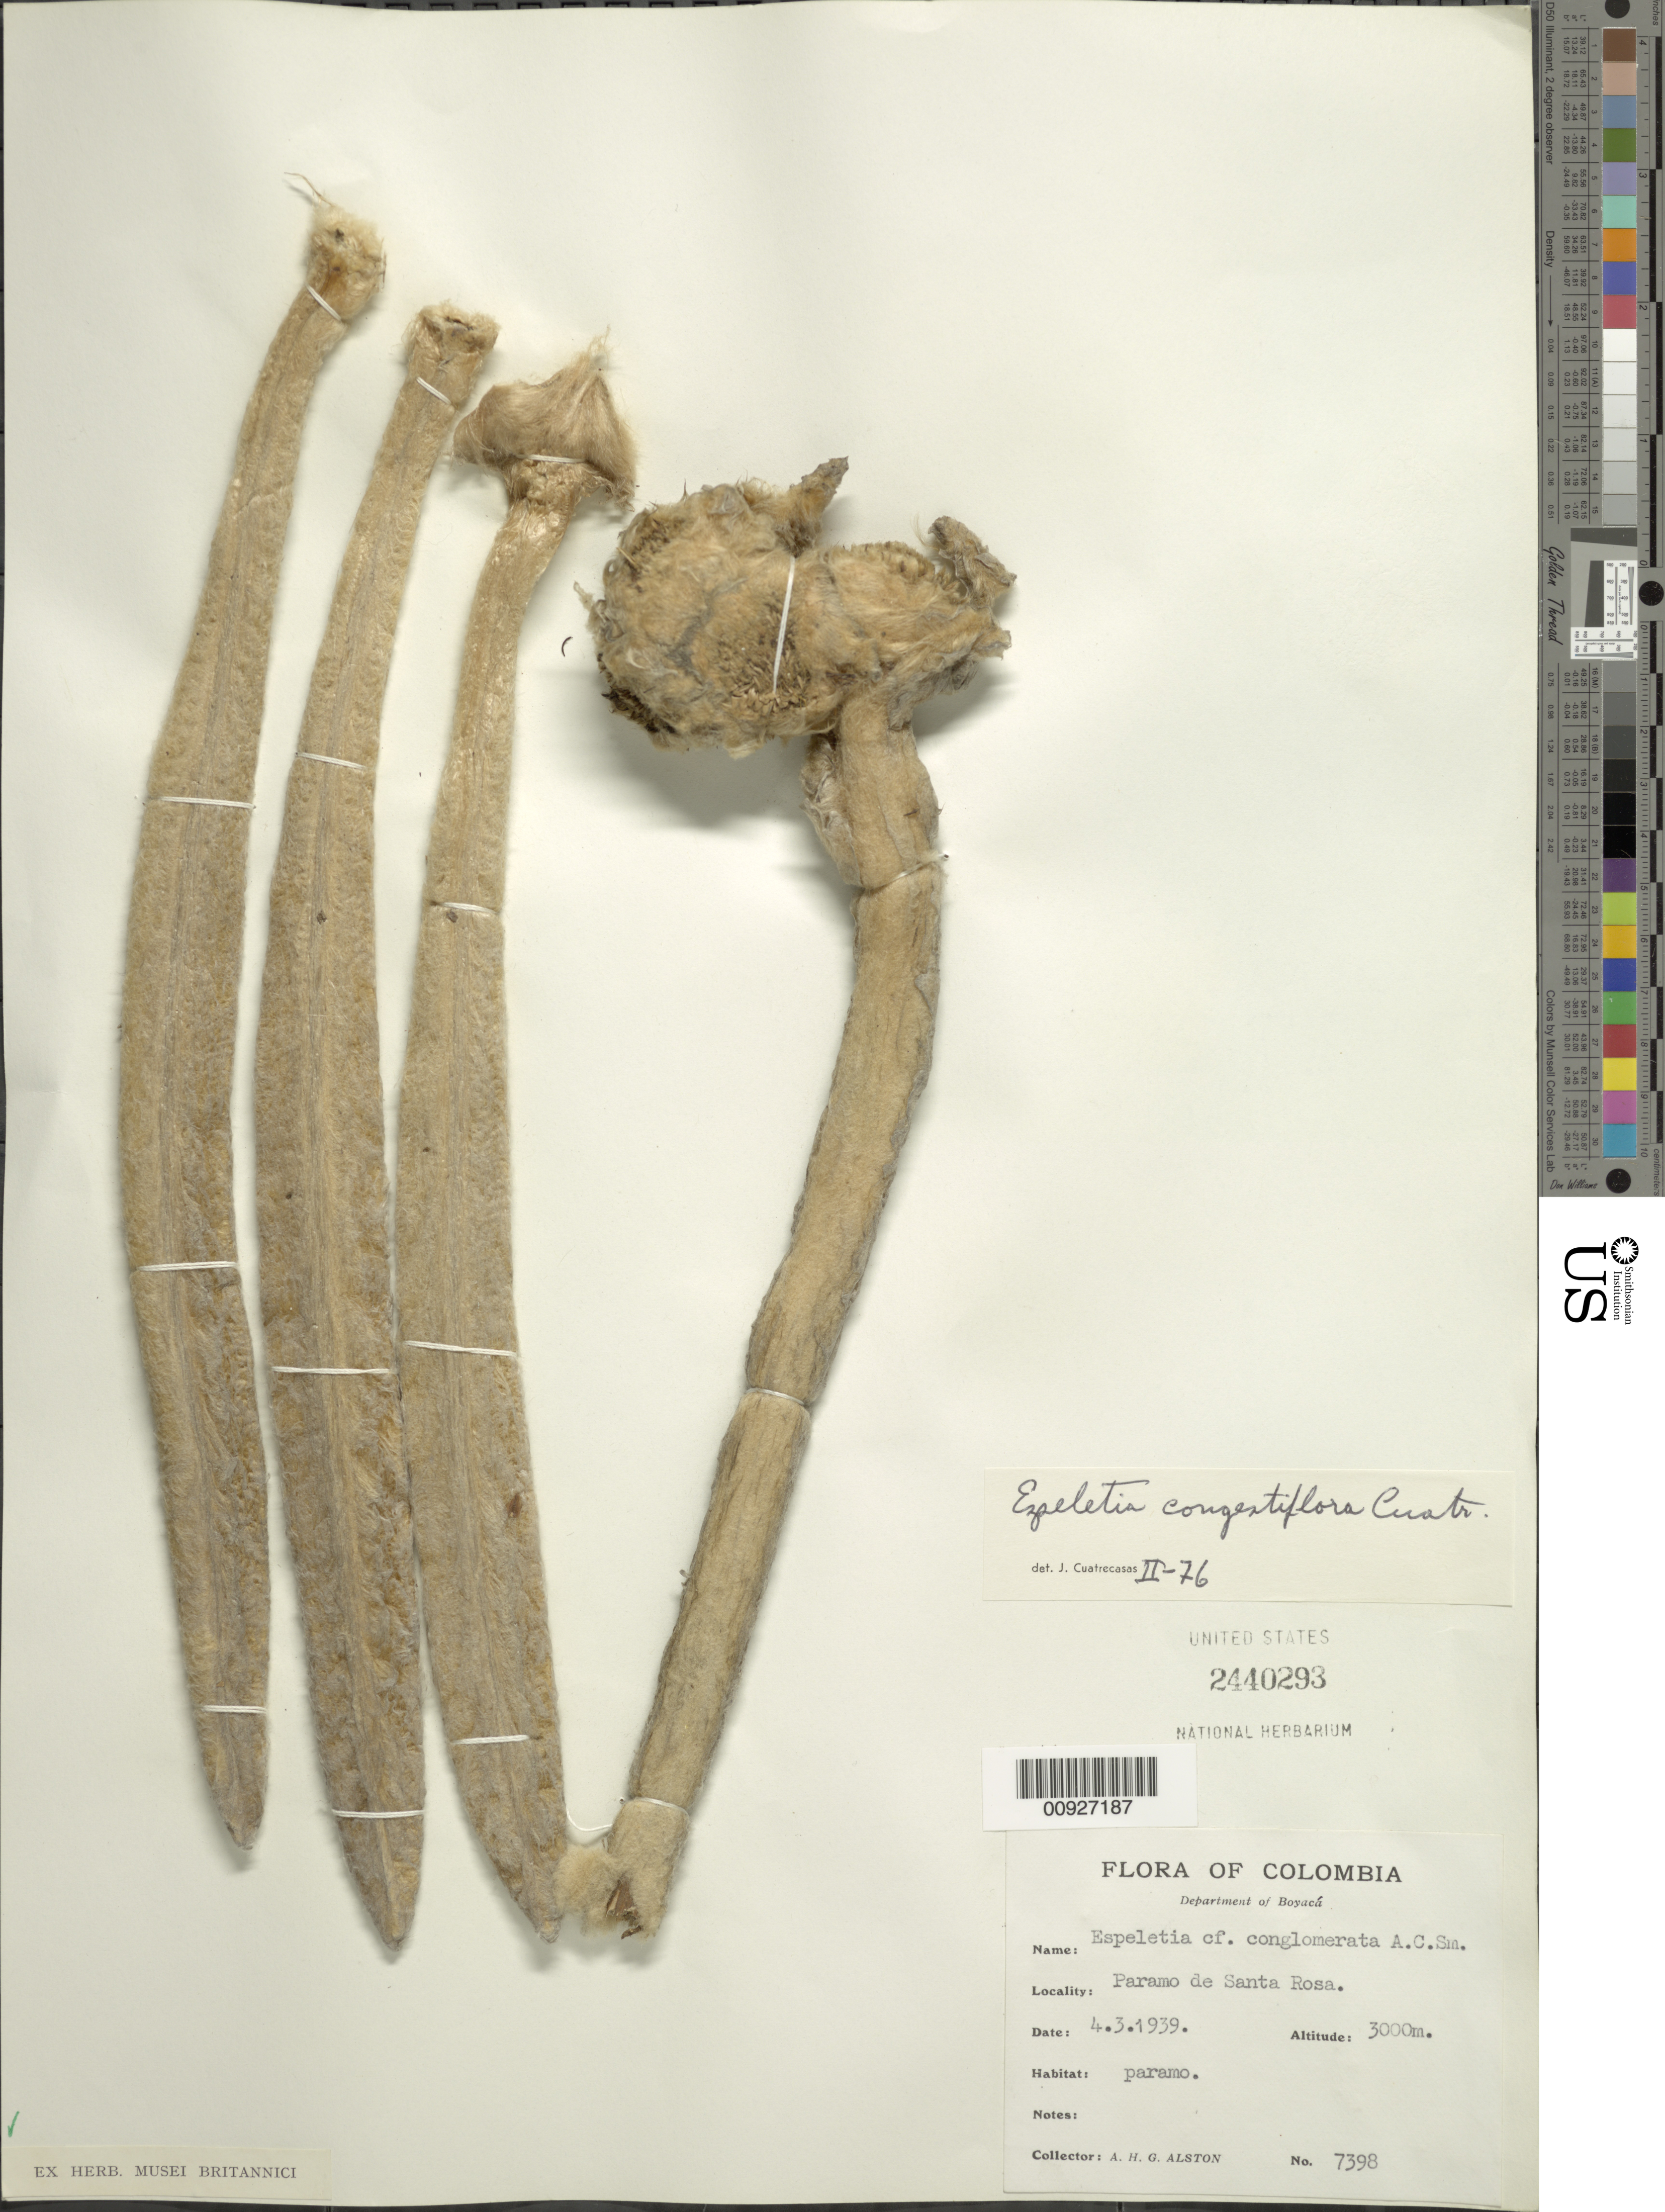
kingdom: Plantae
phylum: Tracheophyta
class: Magnoliopsida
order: Asterales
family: Asteraceae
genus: Espeletia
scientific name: Espeletia congestiflora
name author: Cuatrec.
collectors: A. H. Alston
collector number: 7398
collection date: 1939-03-04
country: Colombia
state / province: Boyacá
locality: P. de Santa Rosa.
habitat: Páramo.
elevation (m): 3000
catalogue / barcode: US 2440293